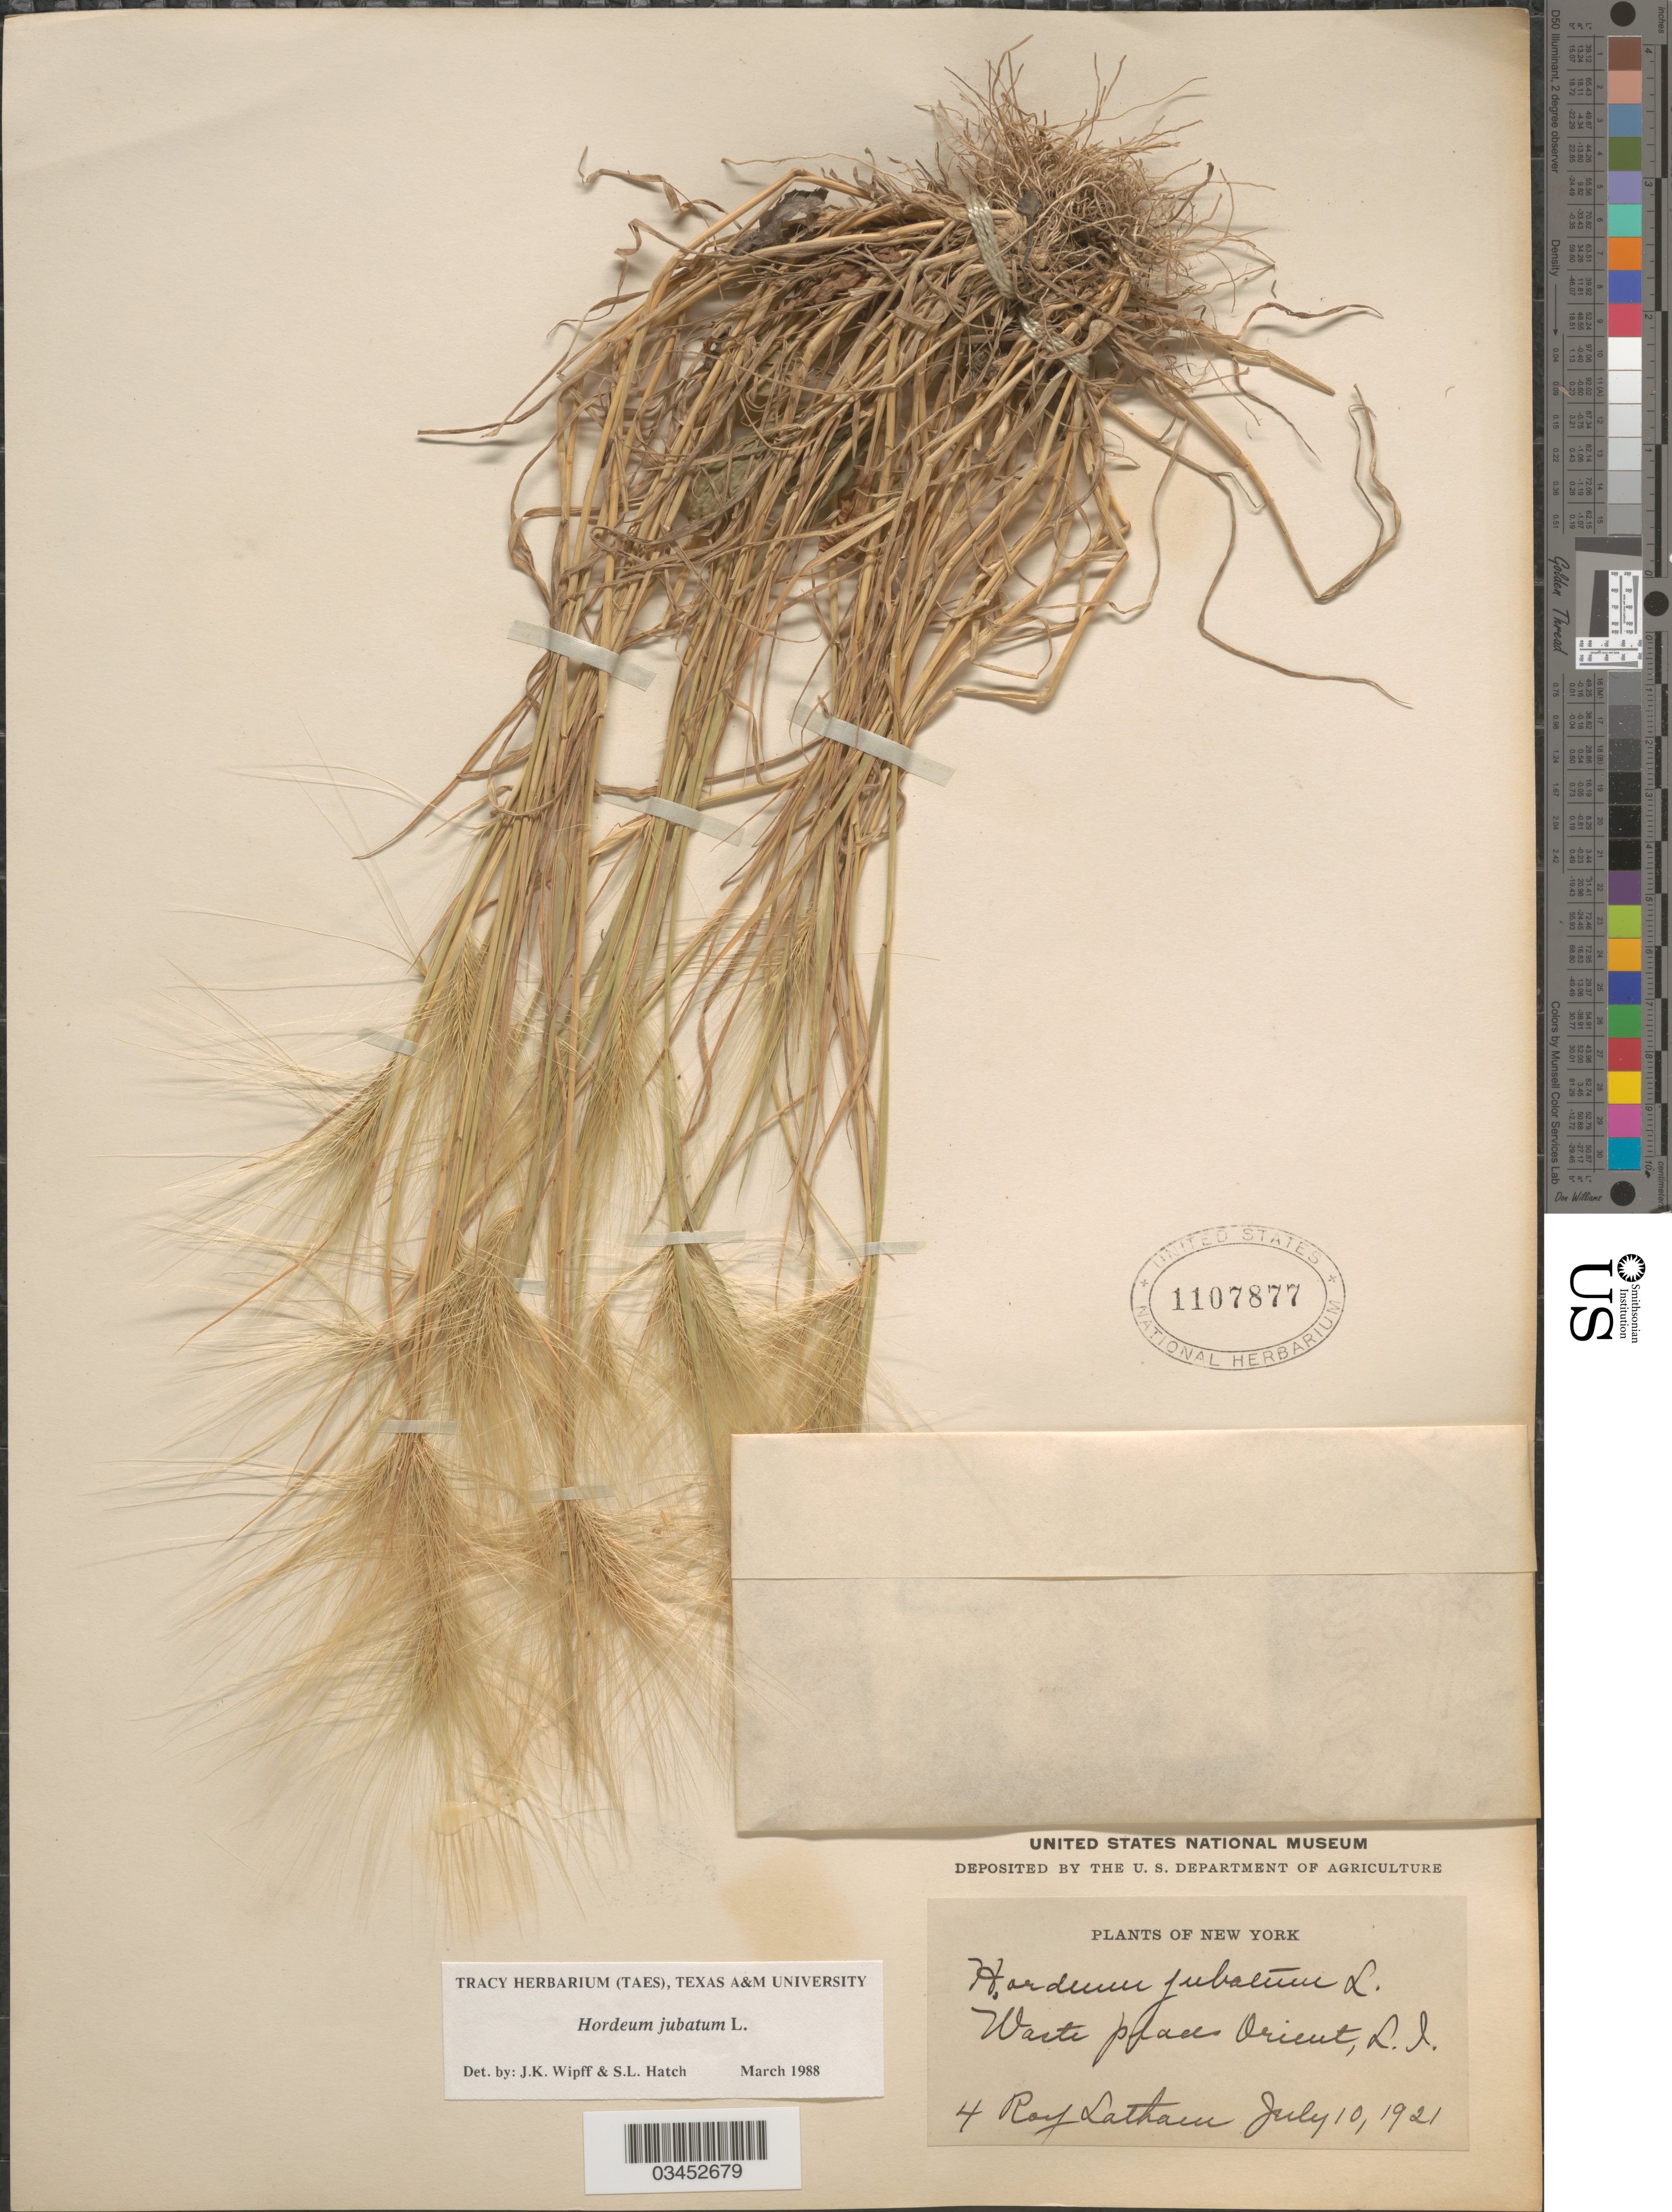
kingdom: Plantae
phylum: Tracheophyta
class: Liliopsida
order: Poales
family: Poaceae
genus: Hordeum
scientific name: Hordeum jubatum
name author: L.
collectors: R. Latham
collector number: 4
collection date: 1921-07-10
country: United States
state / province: New York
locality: Waste place Orient, L.I.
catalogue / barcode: US 1107877